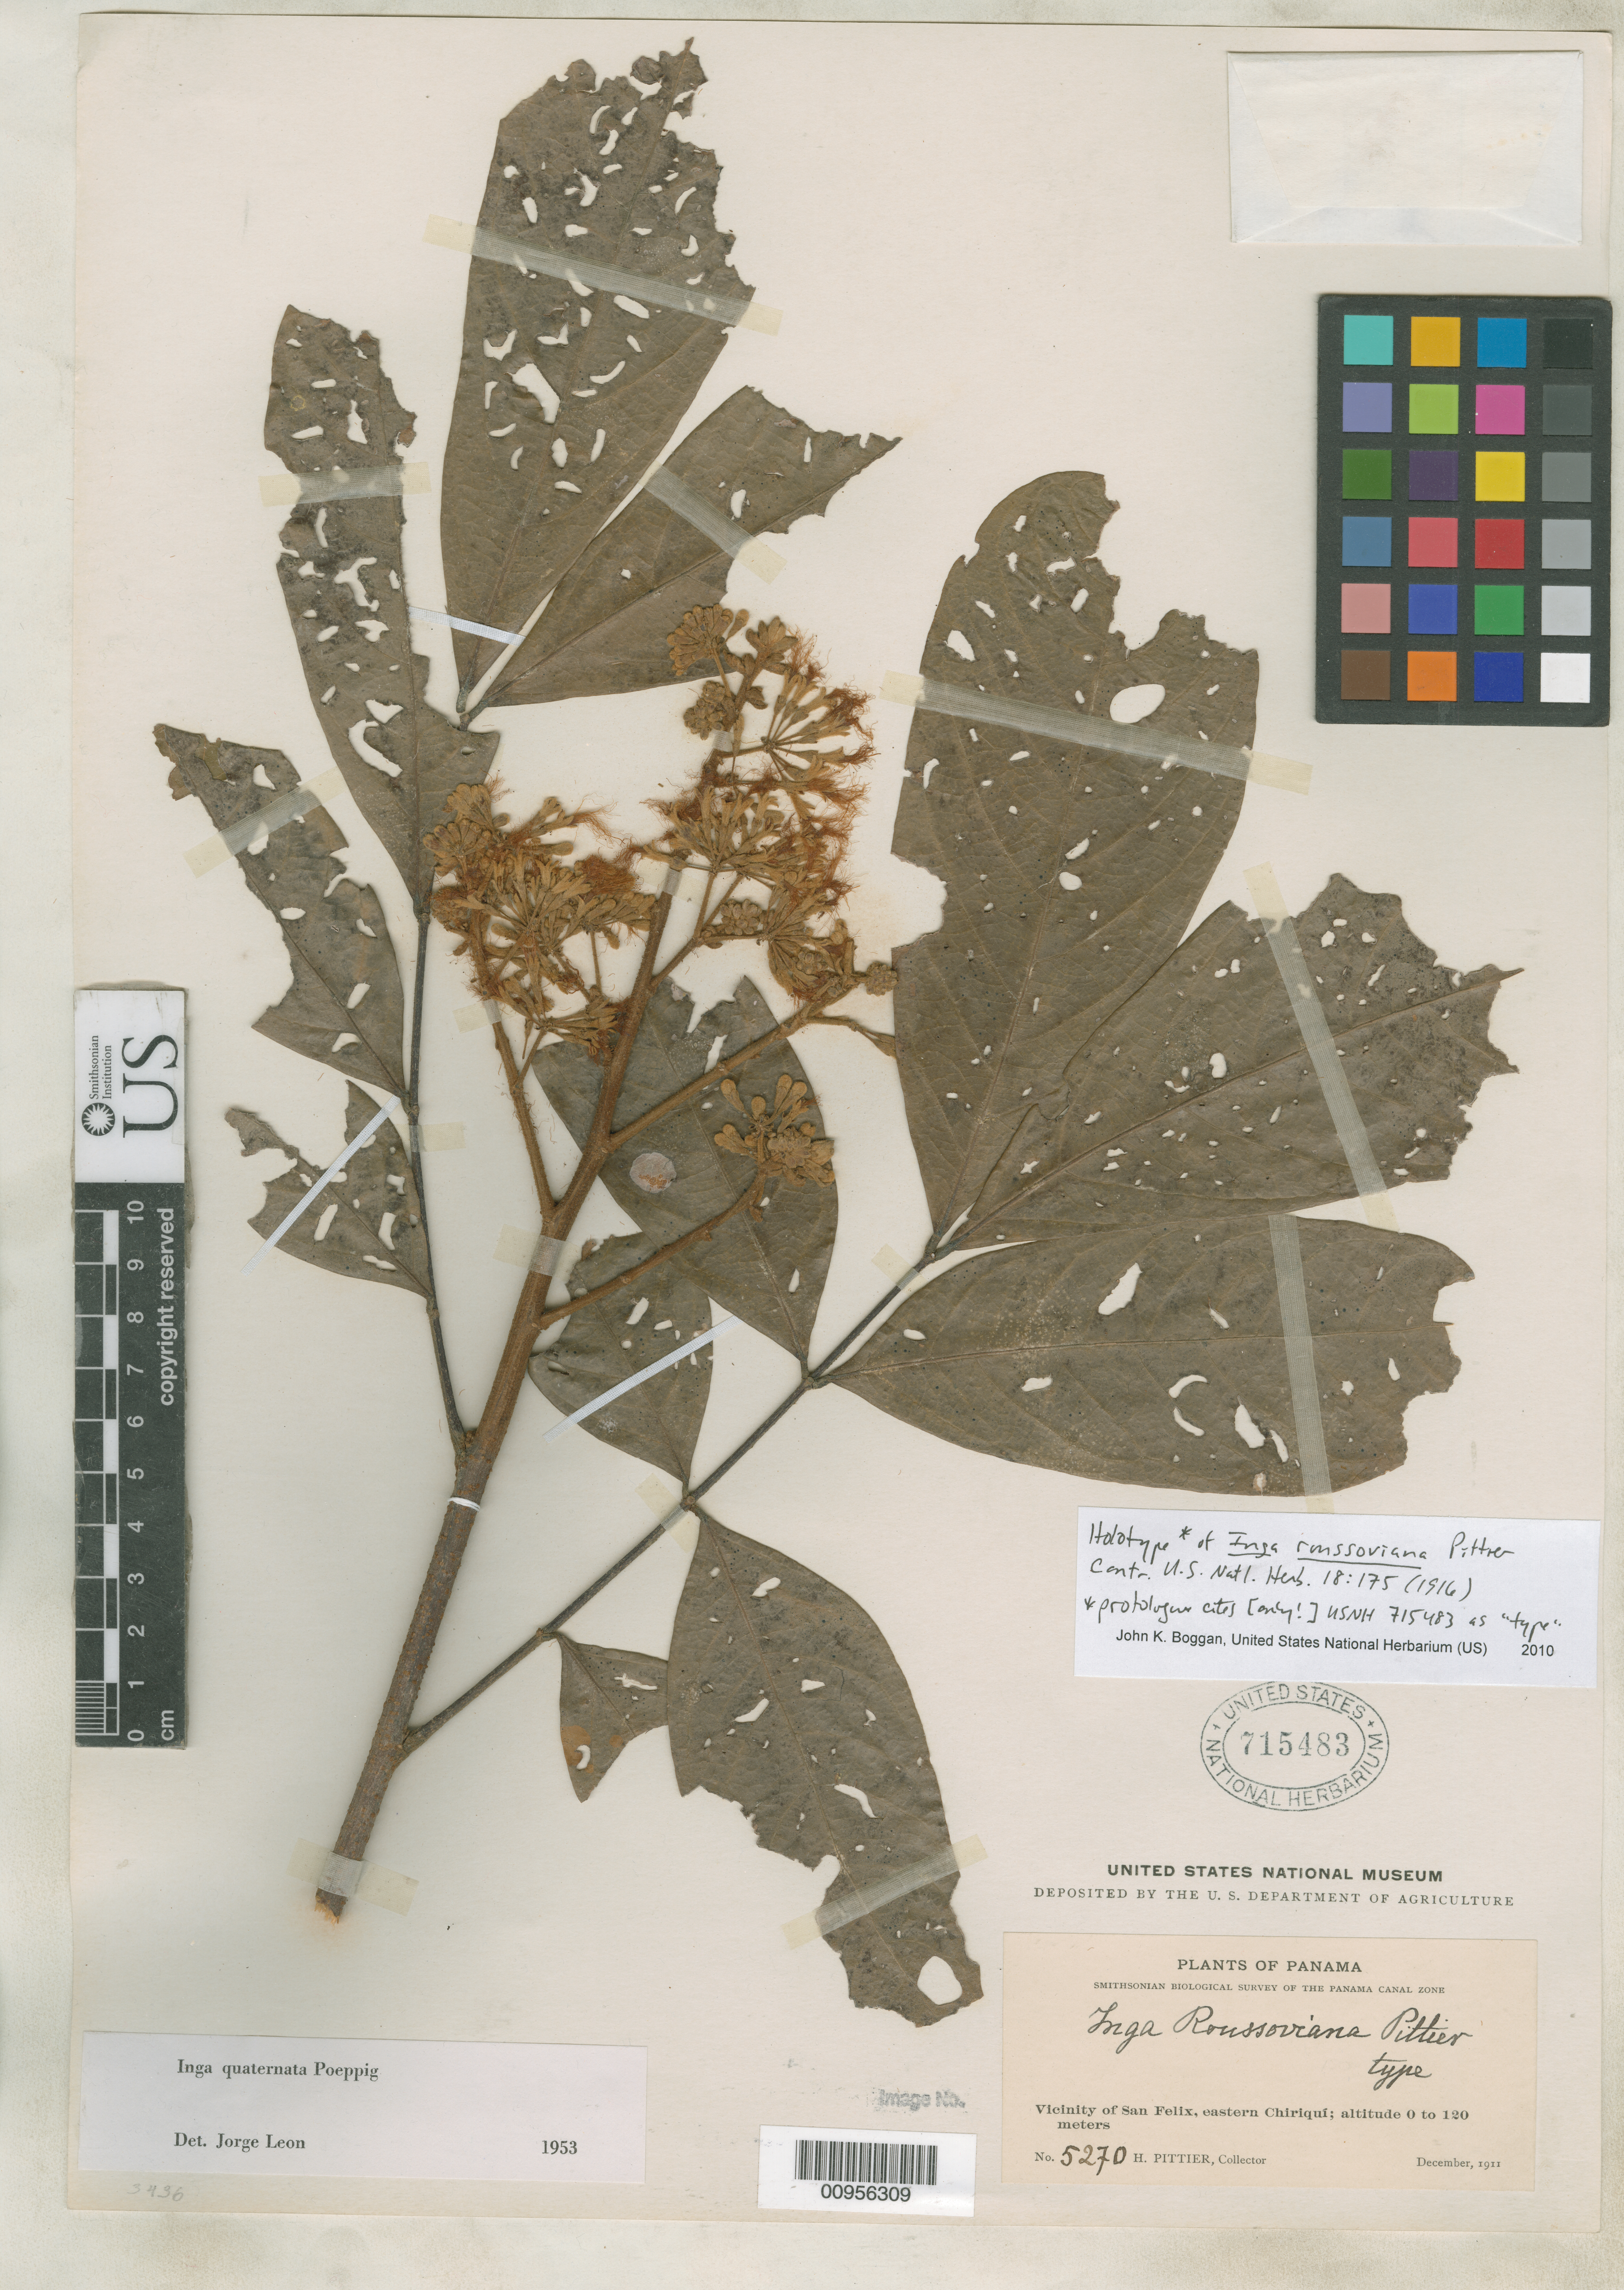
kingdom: Plantae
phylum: Tracheophyta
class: Magnoliopsida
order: Fabales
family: Fabaceae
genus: Inga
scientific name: Inga roussoviana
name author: Pittier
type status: Holotype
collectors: H. F. Pittier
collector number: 5270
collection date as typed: Dec 1911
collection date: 1911-12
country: Panama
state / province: Chiriquí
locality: Vicinity of San Felix, eastern Chiriquí.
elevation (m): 0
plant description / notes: One of 3 original sheets at US annotated as "type"; [only!] this sheet (USNH 715483) cited by sheet number as "Type" in protologue; date cited as "December 23, 1911" [exact date does not appear on any duplicates].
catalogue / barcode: US 715483